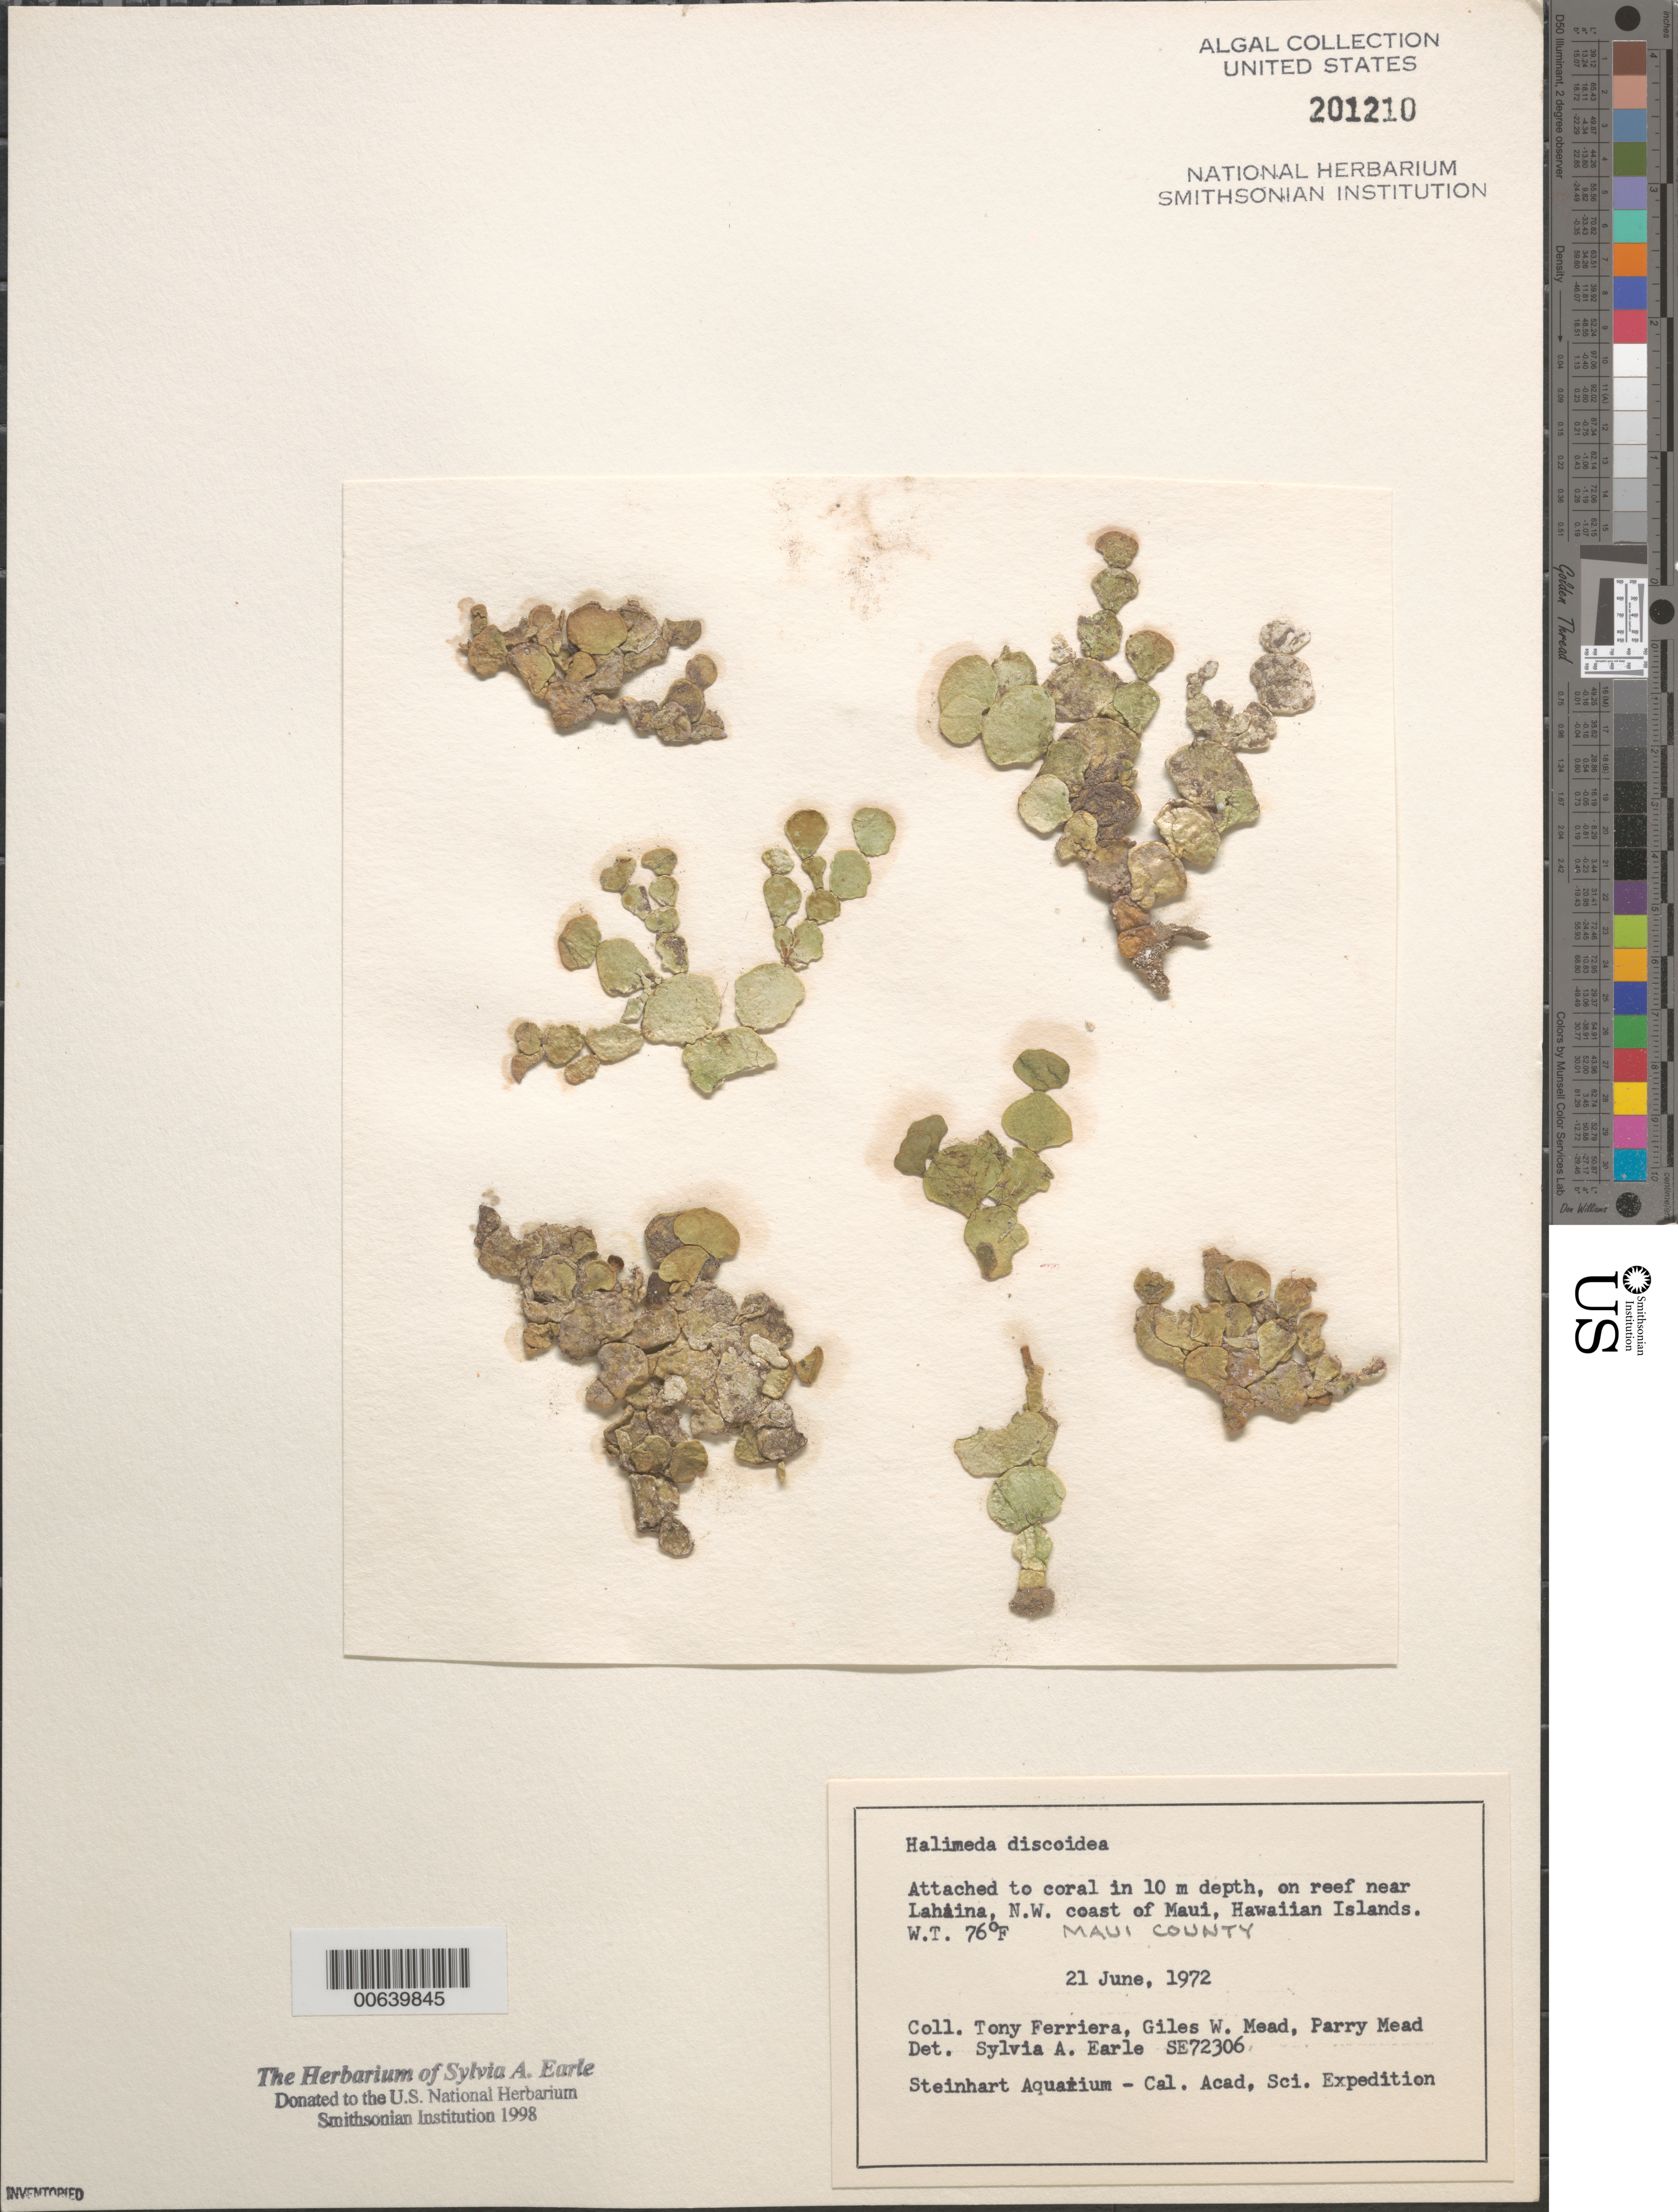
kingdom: Plantae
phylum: Chlorophyta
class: Ulvophyceae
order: Bryopsidales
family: Halimedaceae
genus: Halimeda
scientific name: Halimeda discoidea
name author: Decne.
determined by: Earle, S. A.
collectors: A. Ferriera, G. W. Mead & P. Mead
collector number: SE 72306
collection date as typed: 21 Jun 1972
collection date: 1972-06-21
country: United States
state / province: Hawaii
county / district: Maui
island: Maui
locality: Reef near Lahaina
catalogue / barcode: US 201210